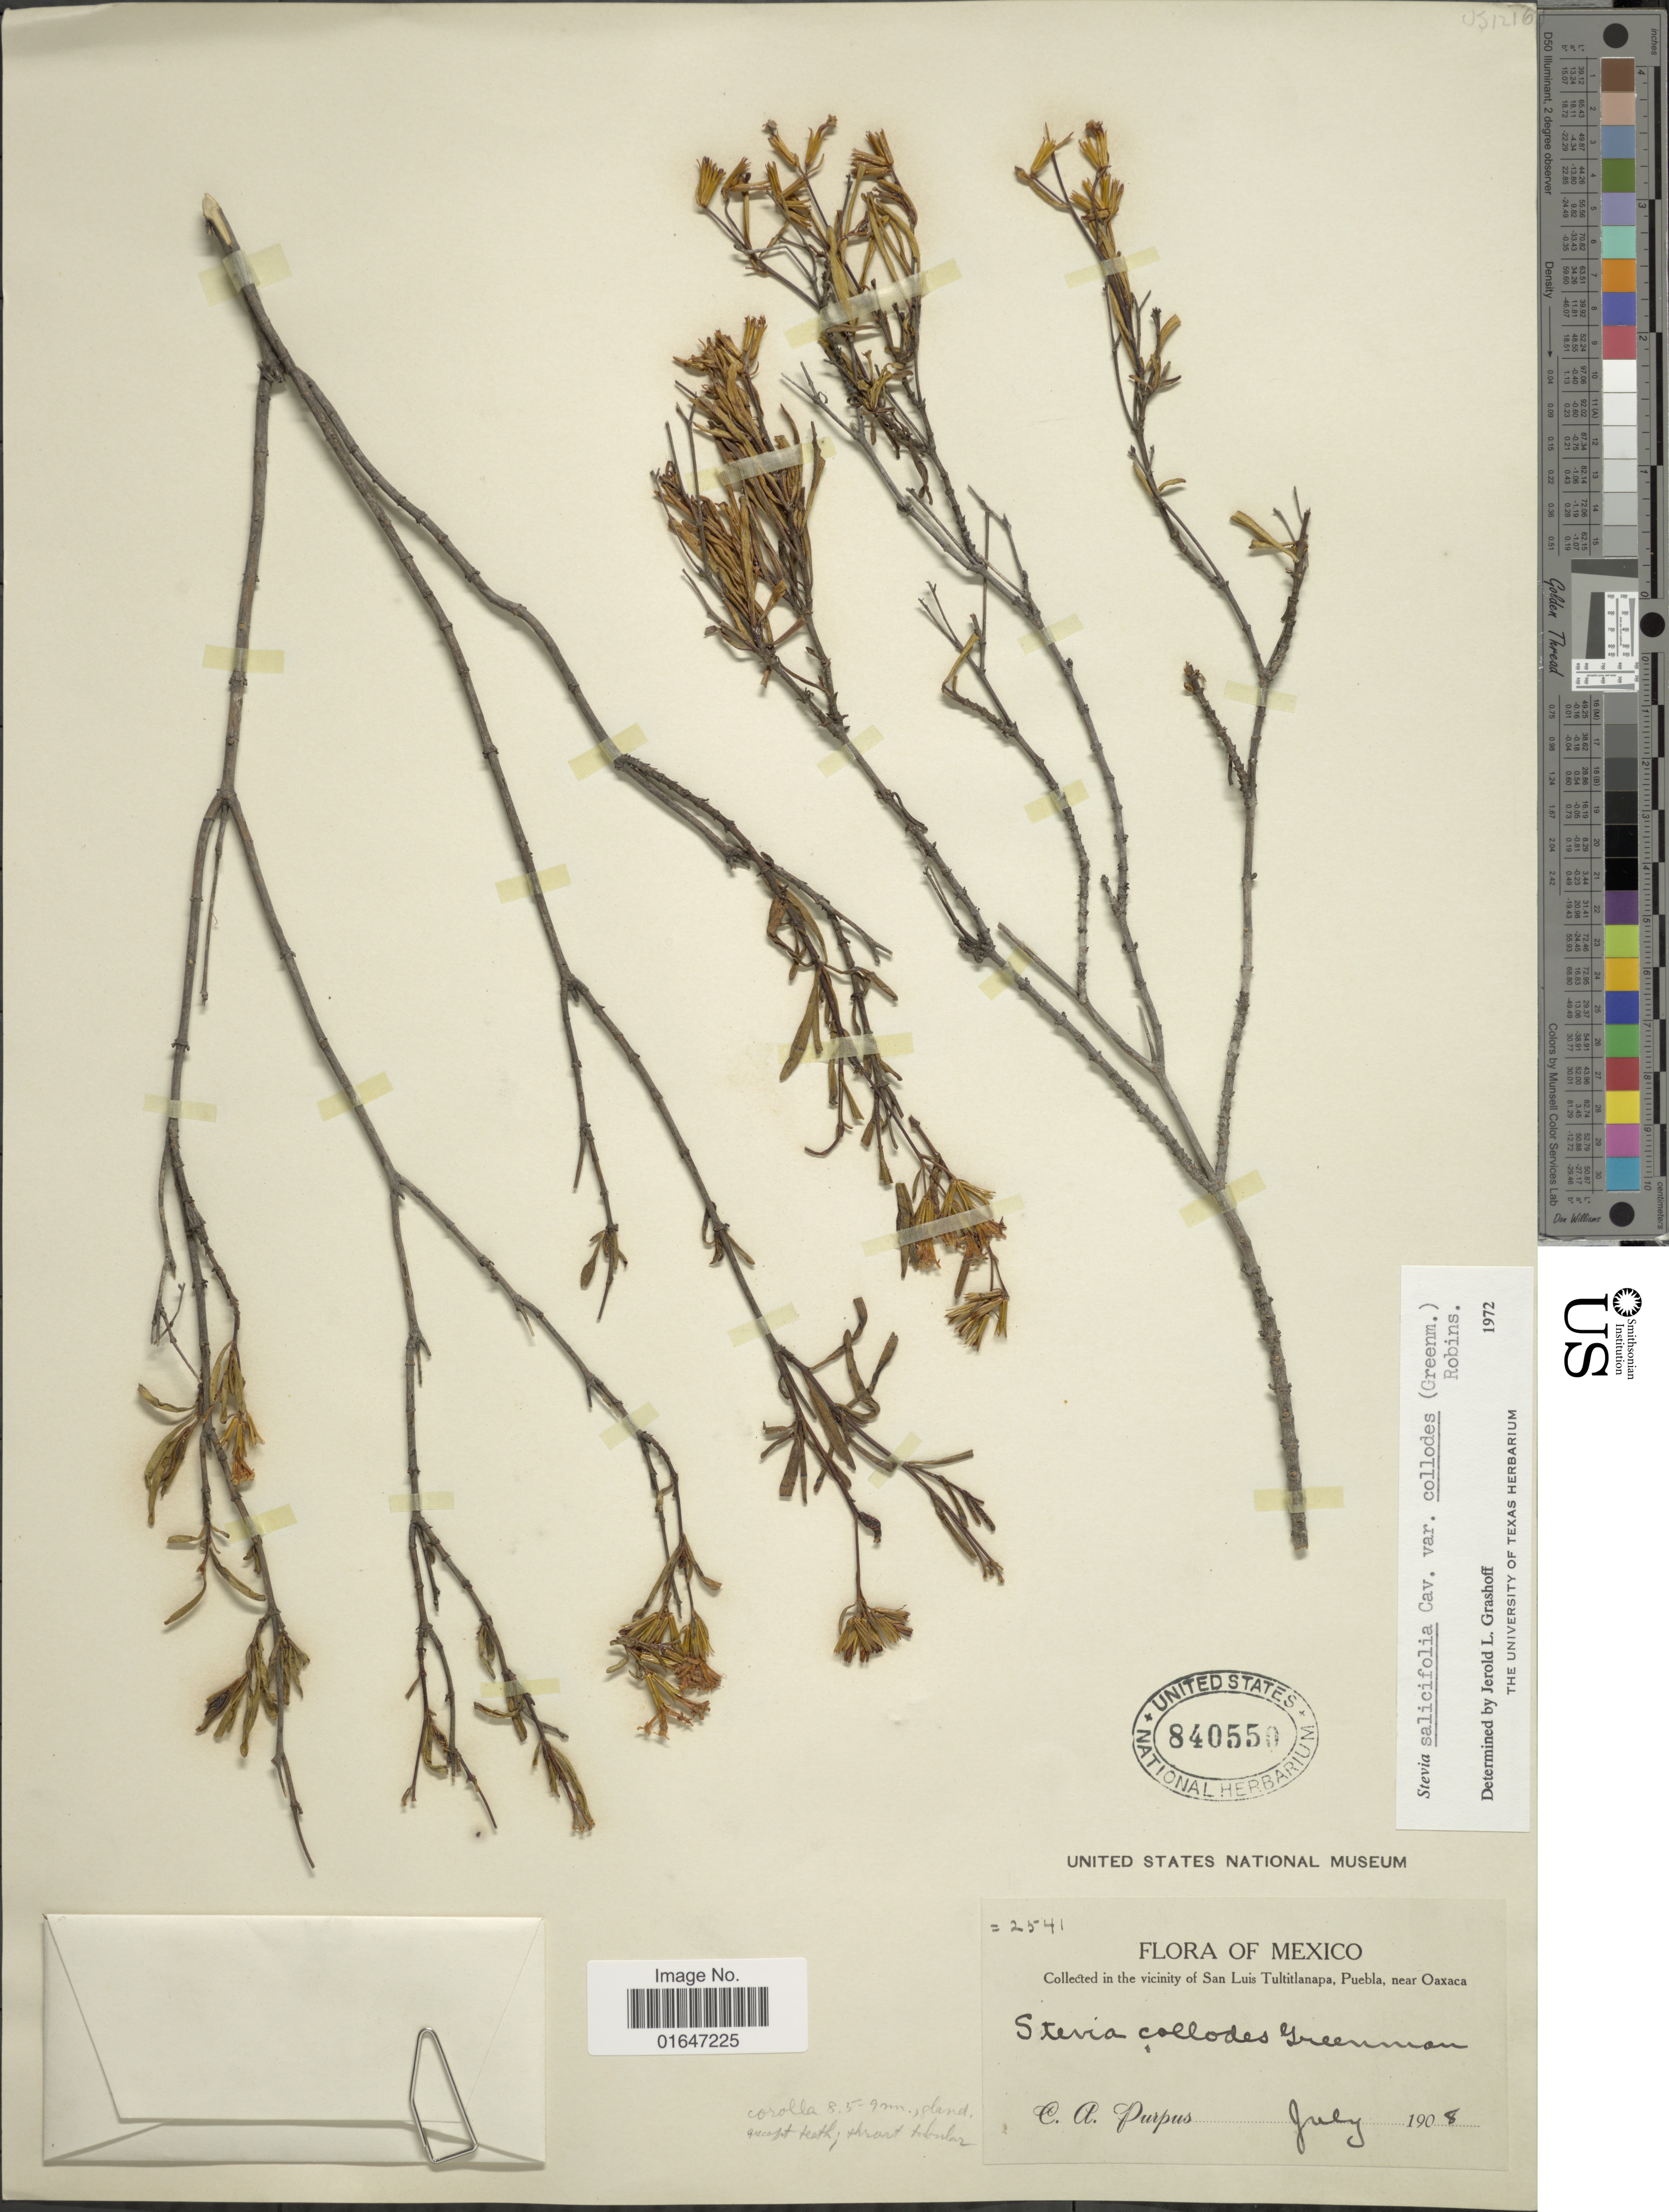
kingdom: Plantae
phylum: Tracheophyta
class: Magnoliopsida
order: Asterales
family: Asteraceae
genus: Stevia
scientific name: Stevia salicifolia var. collodes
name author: (Greenm.) B.L. Rob.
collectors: C. A. Purpus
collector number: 2451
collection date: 1908-07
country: Mexico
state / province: Puebla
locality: The Vicinity of San Luis Tultitlanapa, Puebla, near Oaxaca.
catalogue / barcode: US 80550